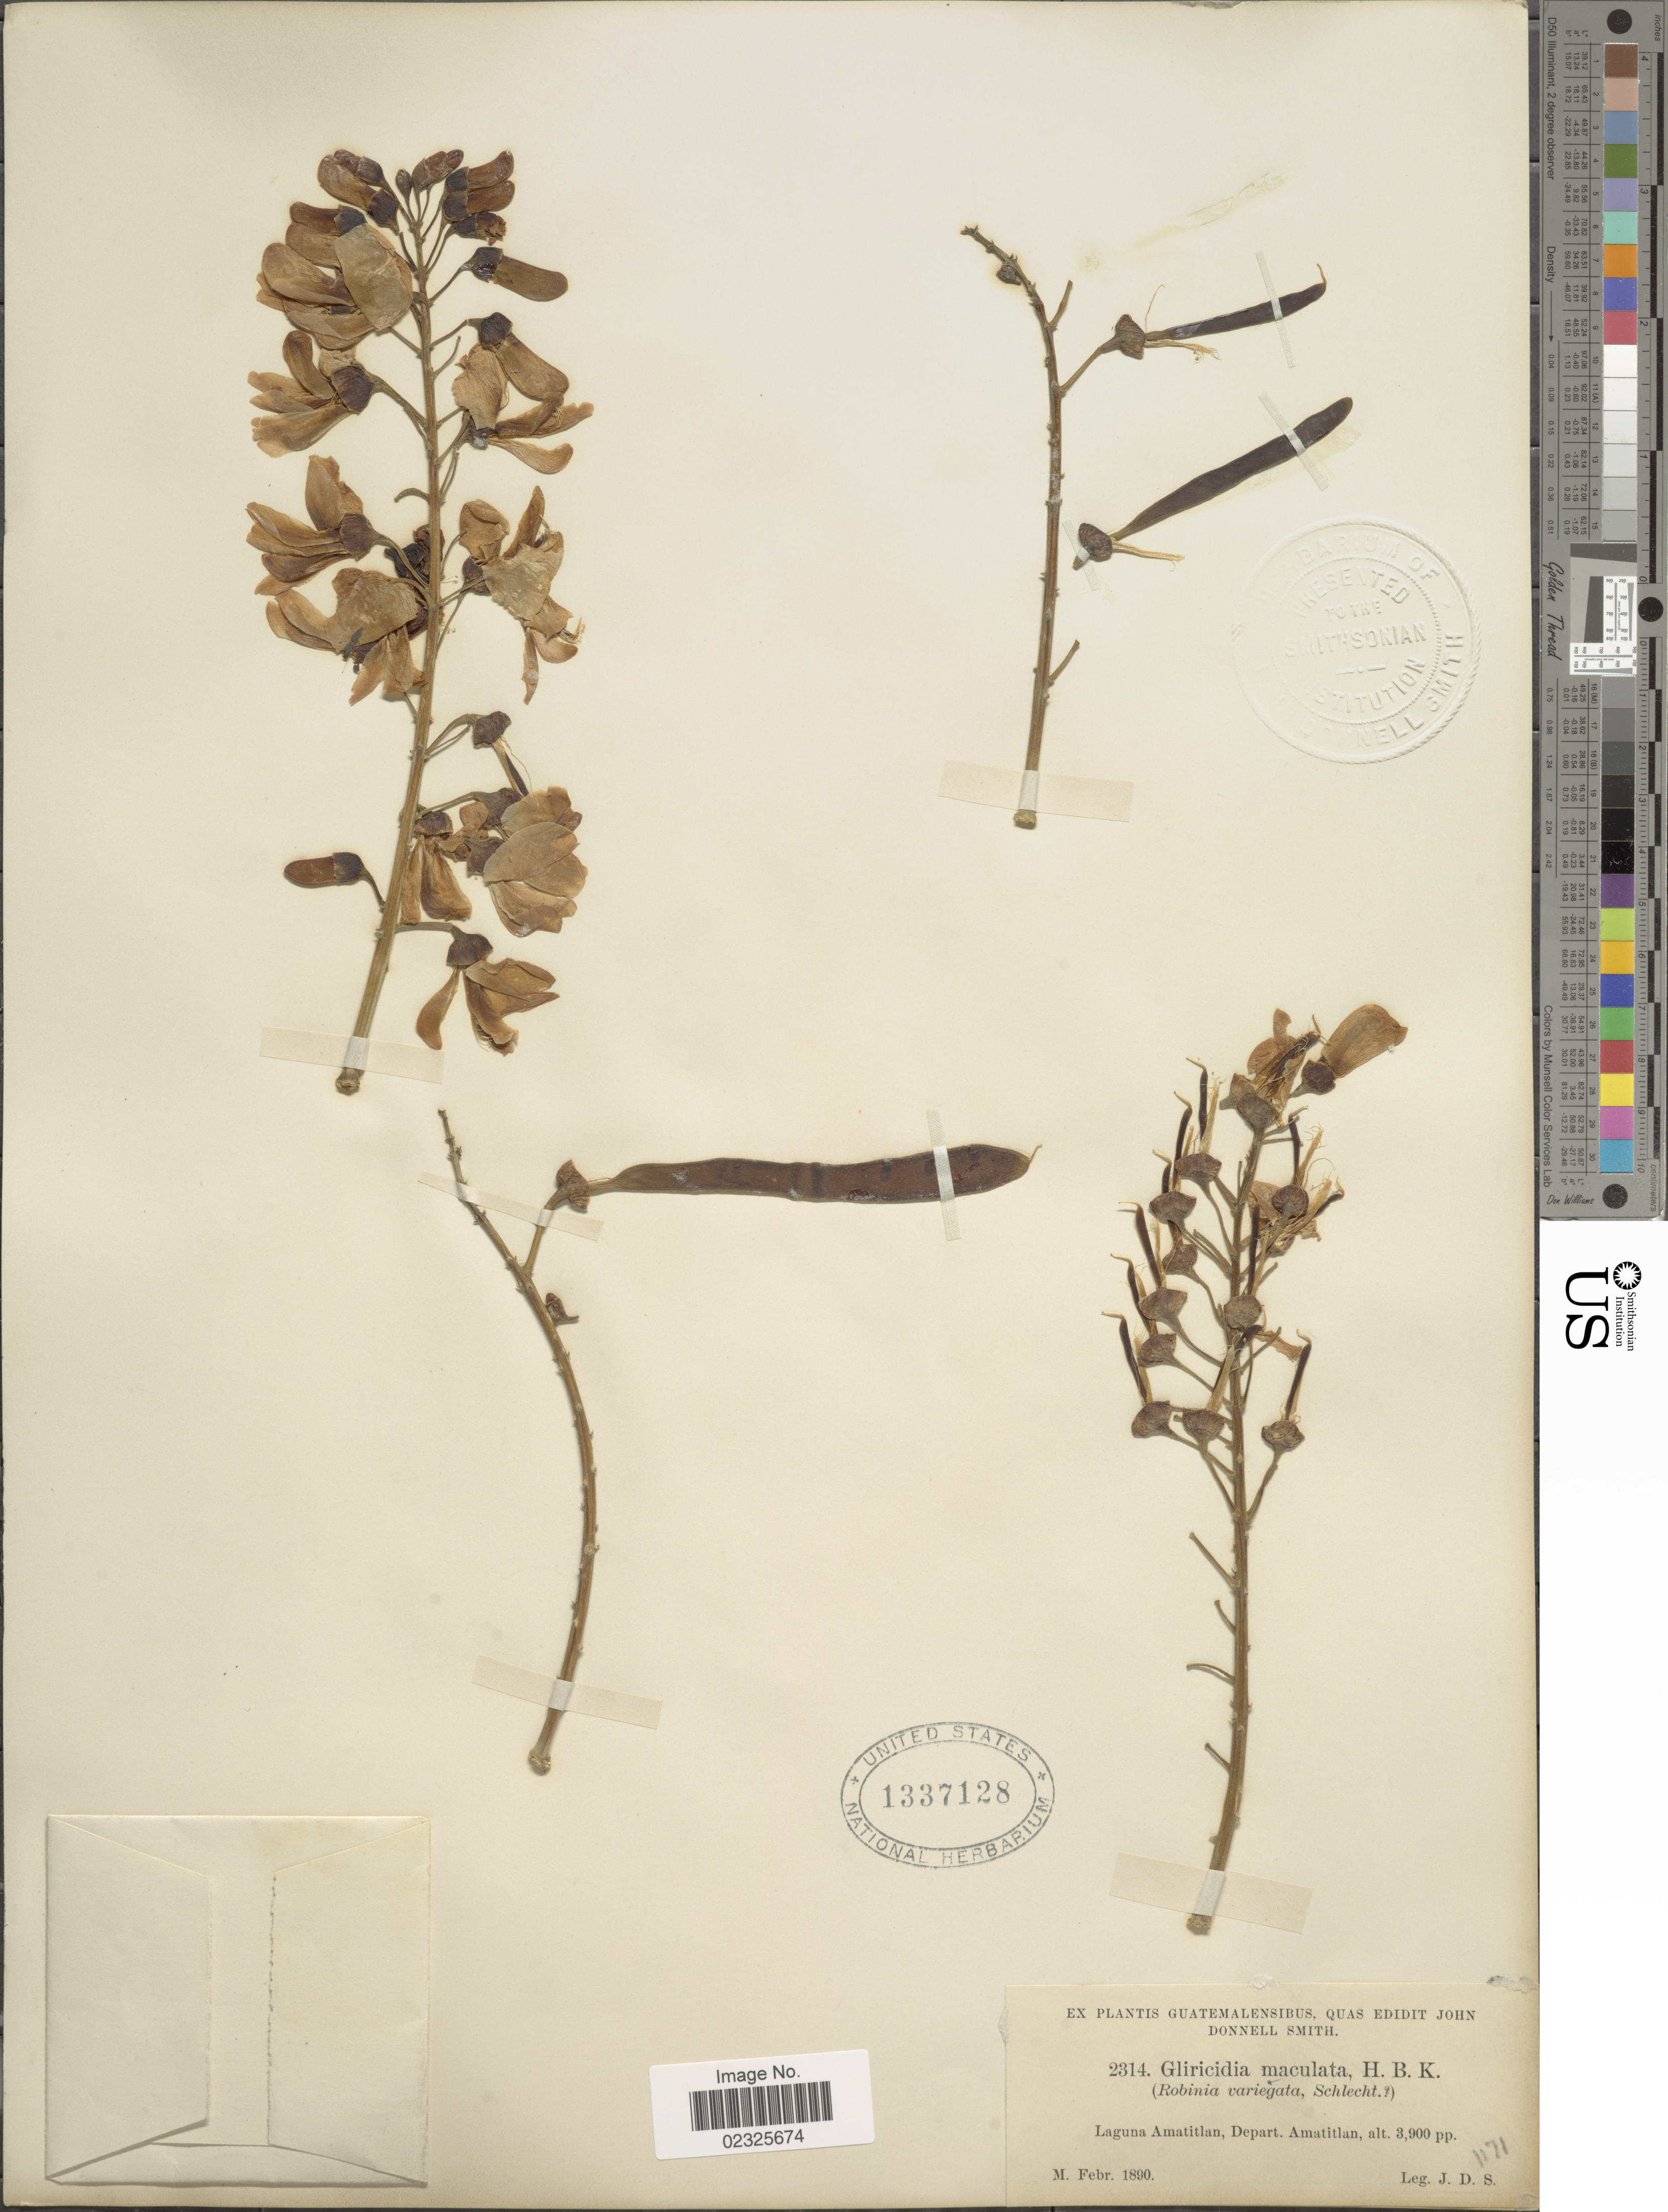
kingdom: Plantae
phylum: Tracheophyta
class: Magnoliopsida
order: Fabales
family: Fabaceae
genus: Gliricidia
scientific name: Gliricidia sepium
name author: (Jacq.) Kunth ex Walp.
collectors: J. Donnell Smith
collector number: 2314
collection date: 1890-02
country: Guatemala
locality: Laguna Amatitlan, Depart. Amatitlan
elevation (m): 1189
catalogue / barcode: US 1337128